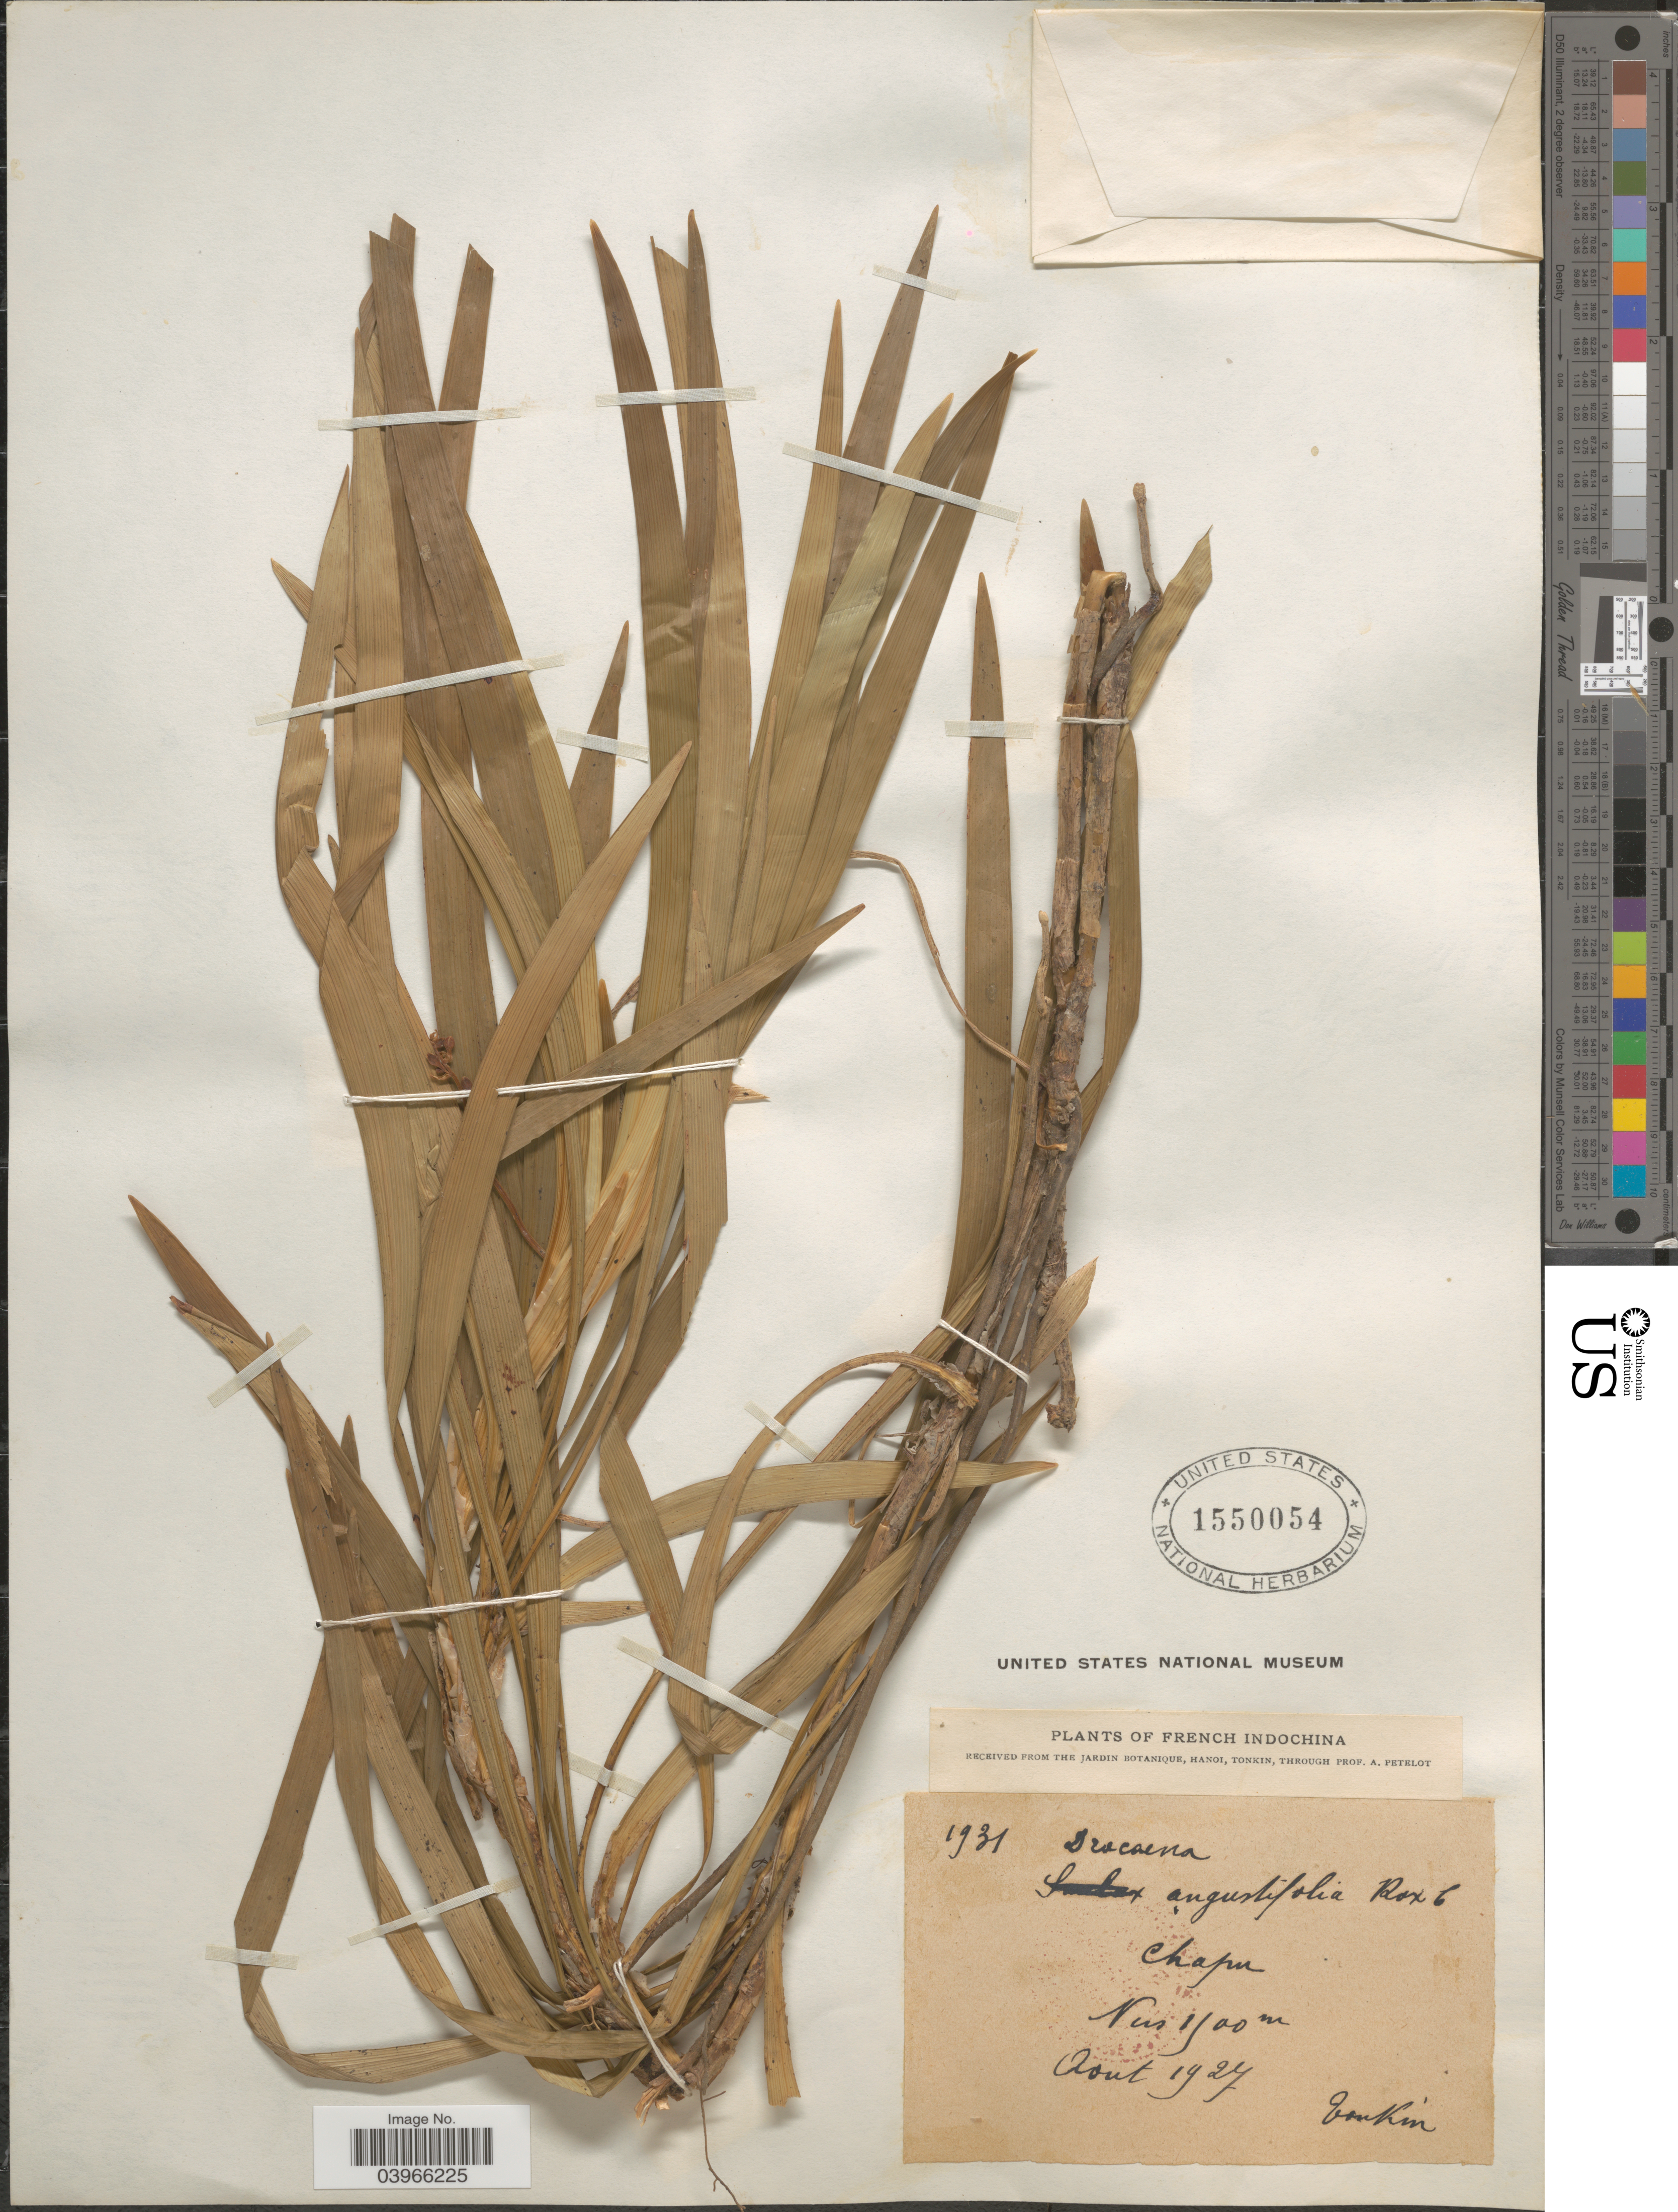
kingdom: Plantae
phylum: Tracheophyta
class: Liliopsida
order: Asparagales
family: Asparagaceae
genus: Dracaena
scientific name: Dracaena brachyphylla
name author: (Labroy) Kurz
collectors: P. A. Pételot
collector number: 1931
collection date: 1927-08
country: Vietnam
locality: French Indochina. Chapa.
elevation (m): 1500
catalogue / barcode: US 1550054